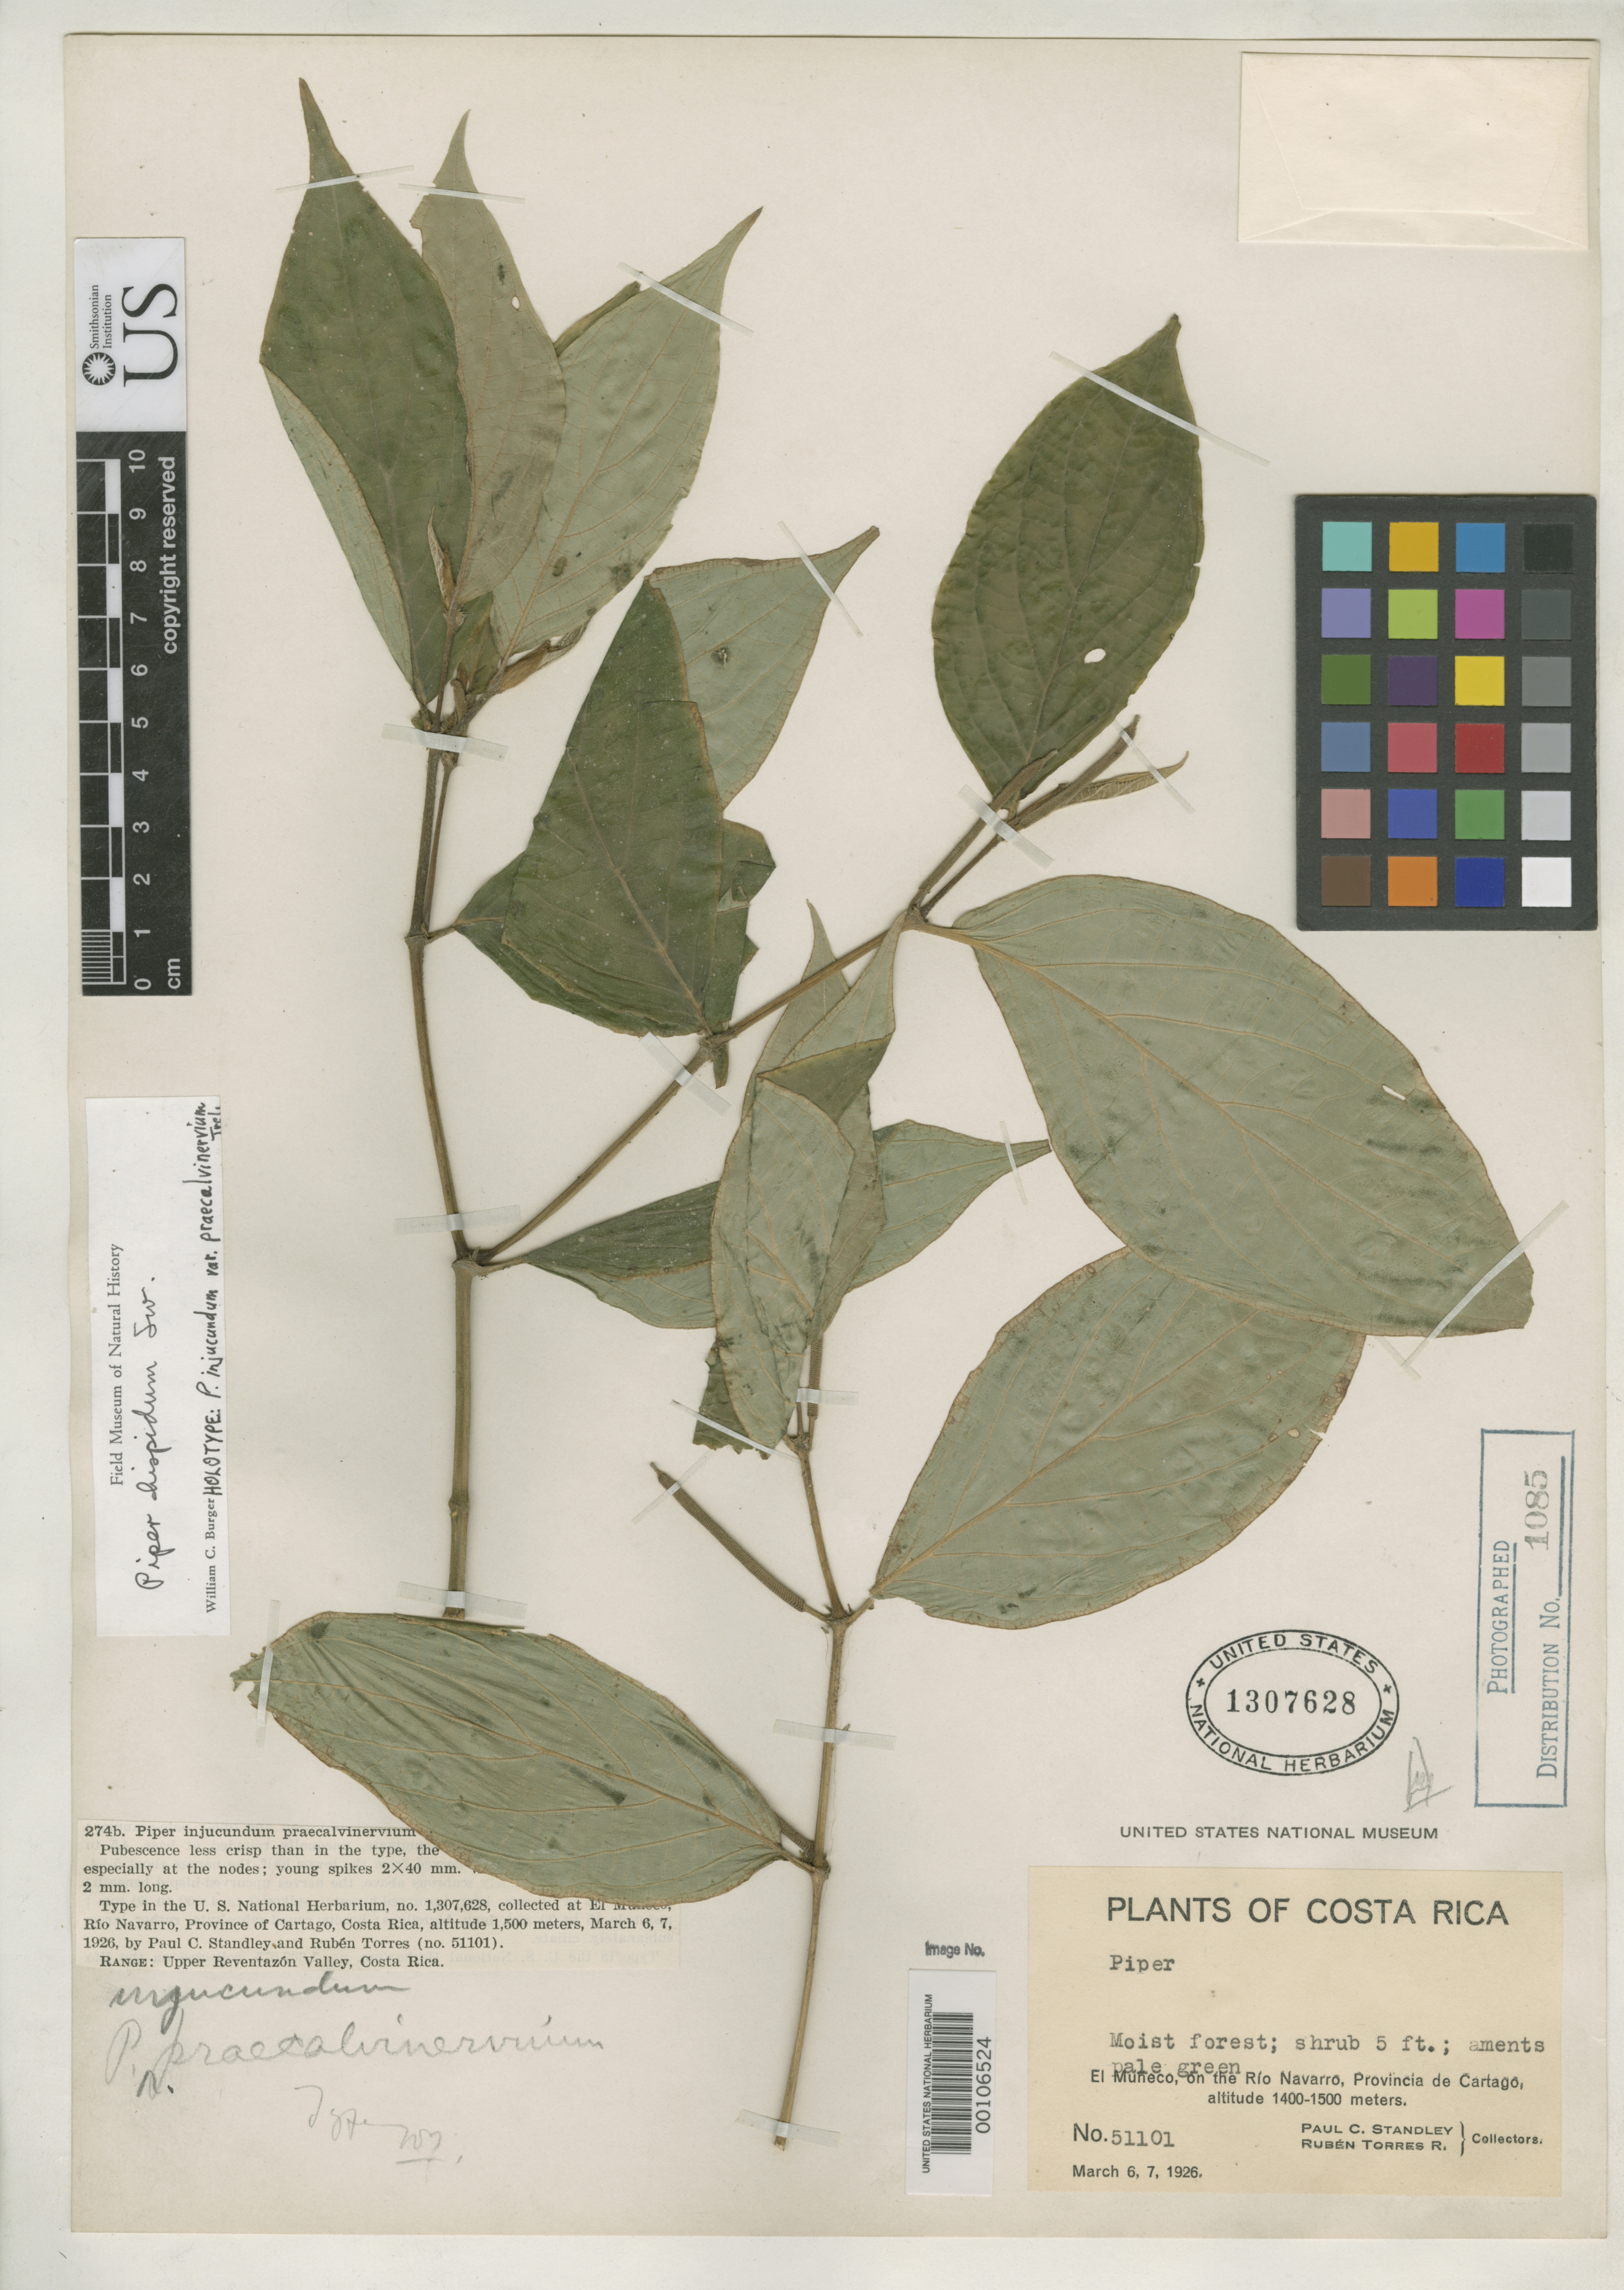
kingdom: Plantae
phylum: Tracheophyta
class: Magnoliopsida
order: Piperales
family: Piperaceae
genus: Piper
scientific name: Piper injucundum var. praecalvinervium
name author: Trel.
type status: Holotype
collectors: P. C. Standley & R. Torres R.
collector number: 51101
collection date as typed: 06 Mar 1926 to 07 Mar 1926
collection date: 1926-03-06/1926-03-07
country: Costa Rica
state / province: Cartago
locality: El Muneco, on Rio Navarro, Provincia de Cartago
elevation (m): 1400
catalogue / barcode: US 1307628